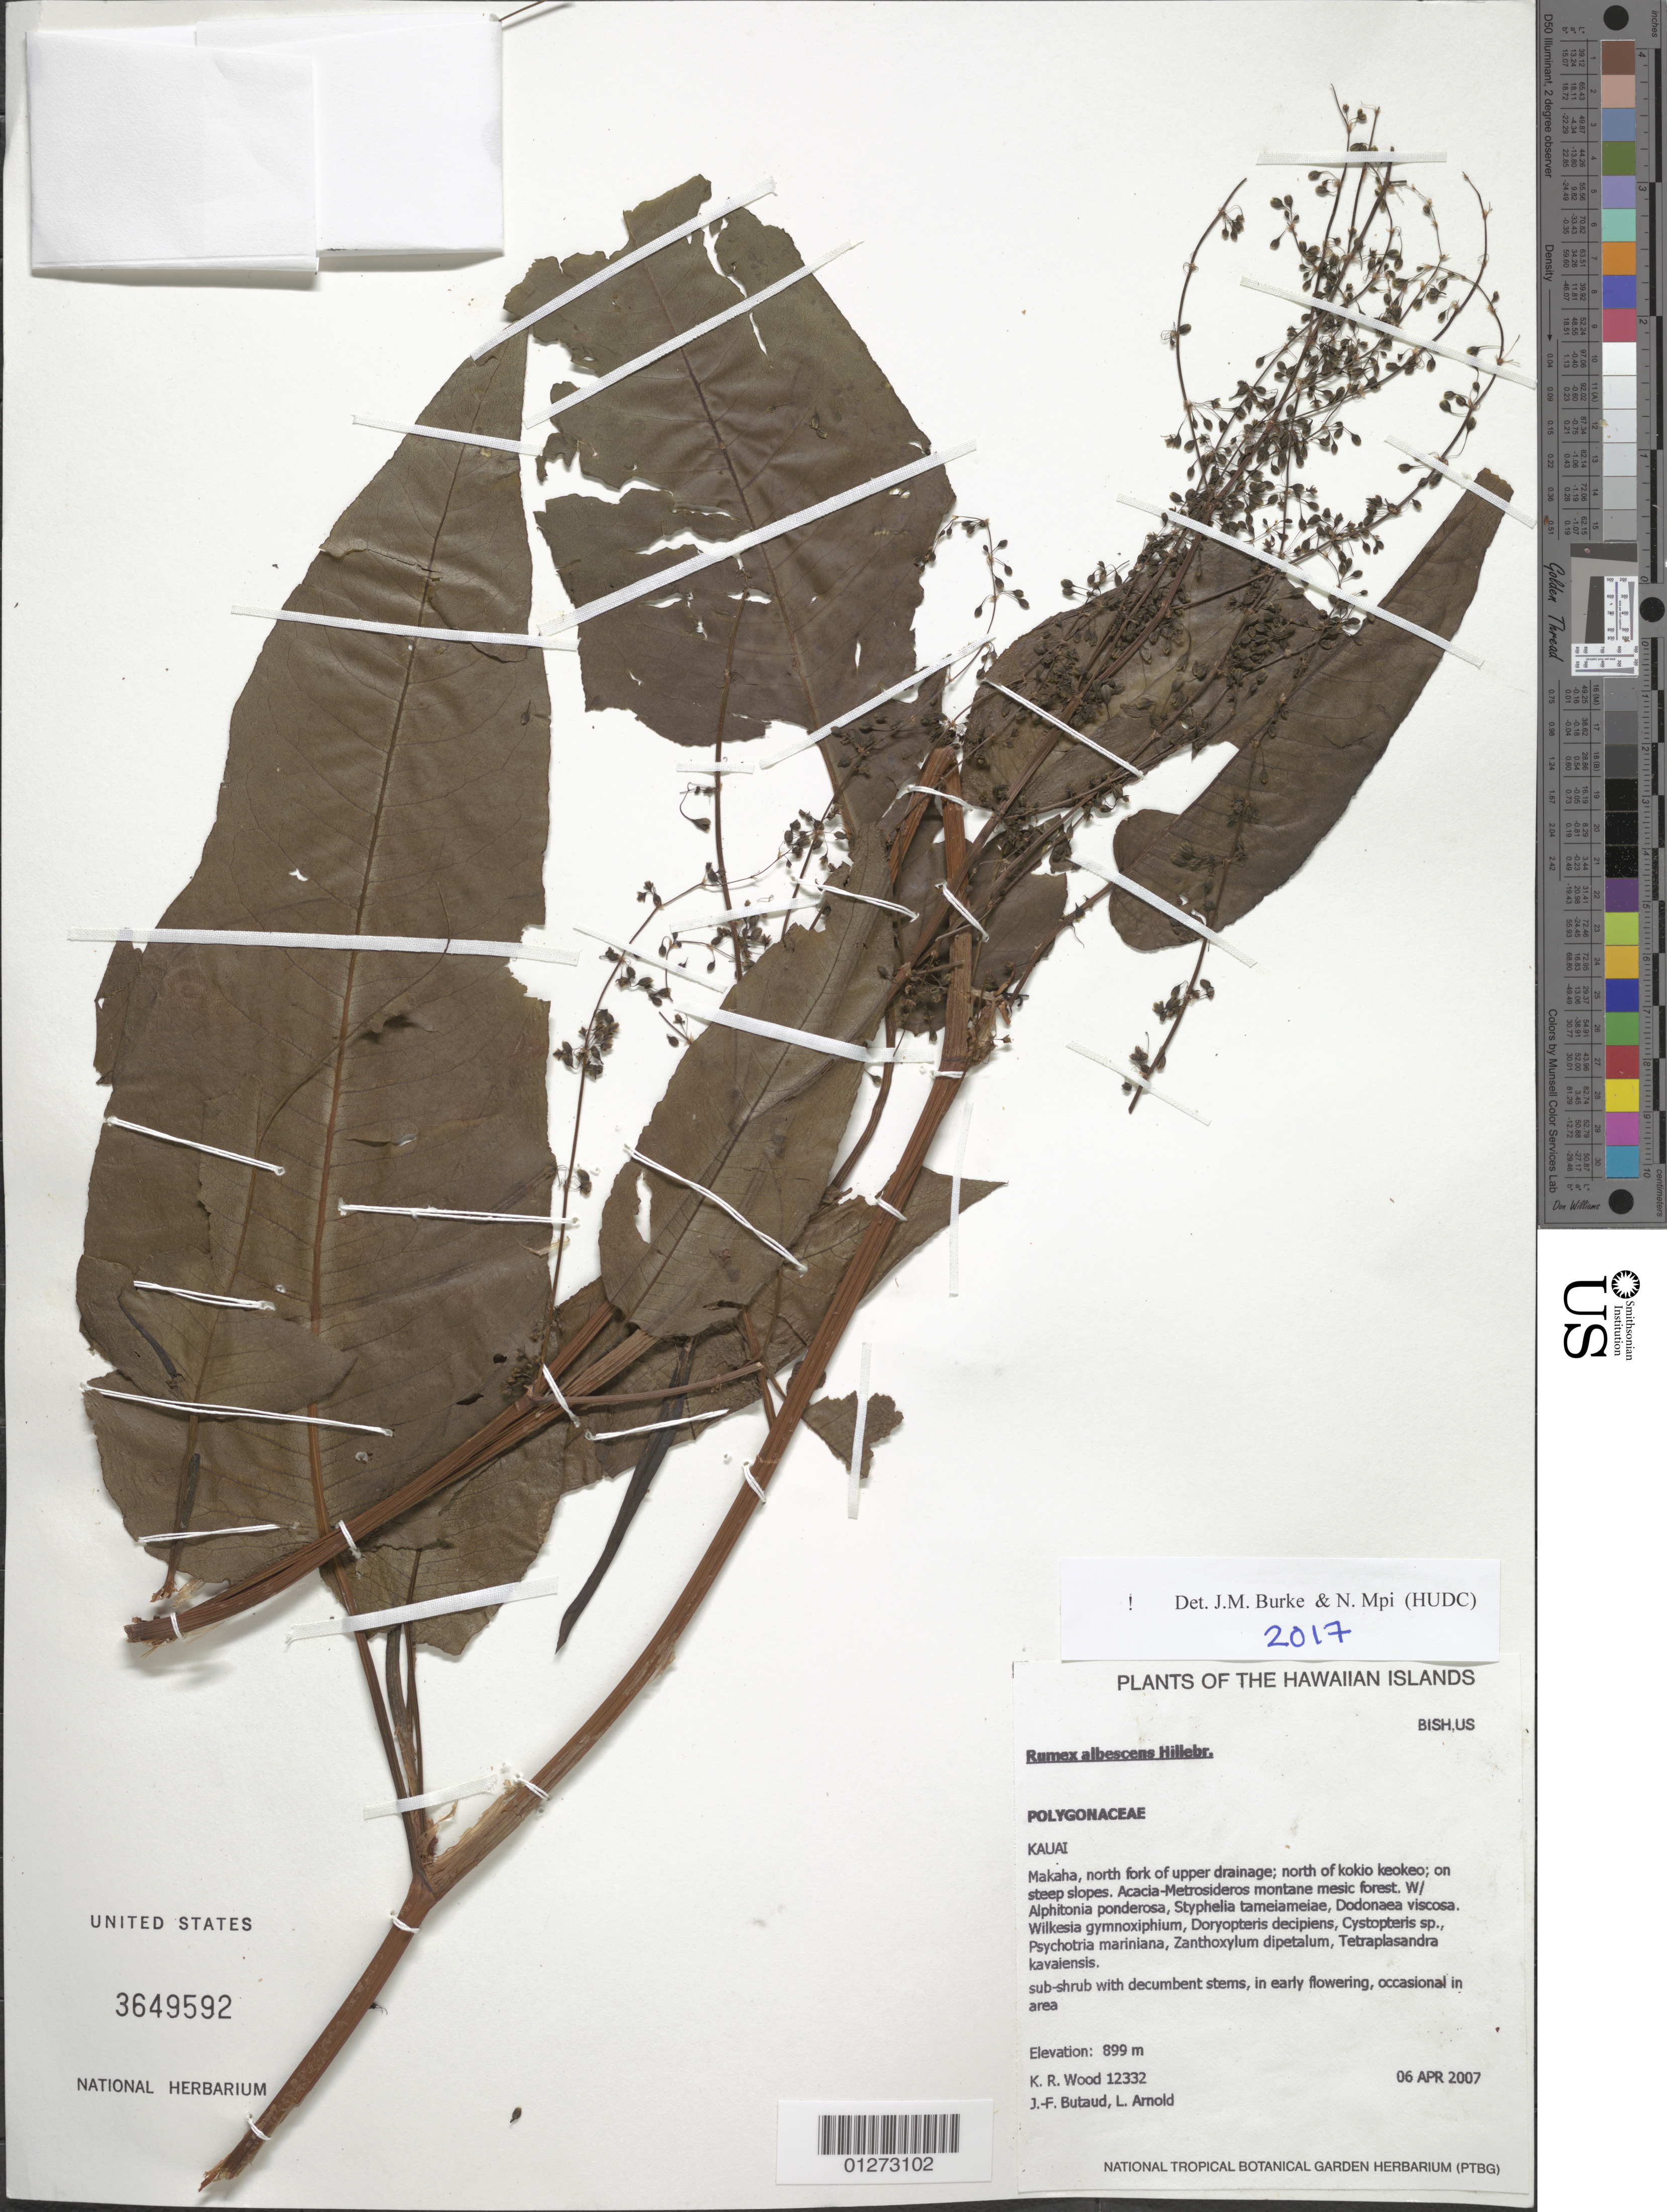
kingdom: Plantae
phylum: Tracheophyta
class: Magnoliopsida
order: Caryophyllales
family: Polygonaceae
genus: Rumex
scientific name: Rumex albescens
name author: Hillebr.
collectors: K. R. Wood, J.-F. Butaud & L. Arnold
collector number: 12332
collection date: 2007-04-06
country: United States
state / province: Hawaii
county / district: Kaui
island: Kaua'i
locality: Makaha, north fork of upper drainage, north of Kokio keokeo.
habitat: Montane mesic forest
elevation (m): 12332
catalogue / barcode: US 3649592